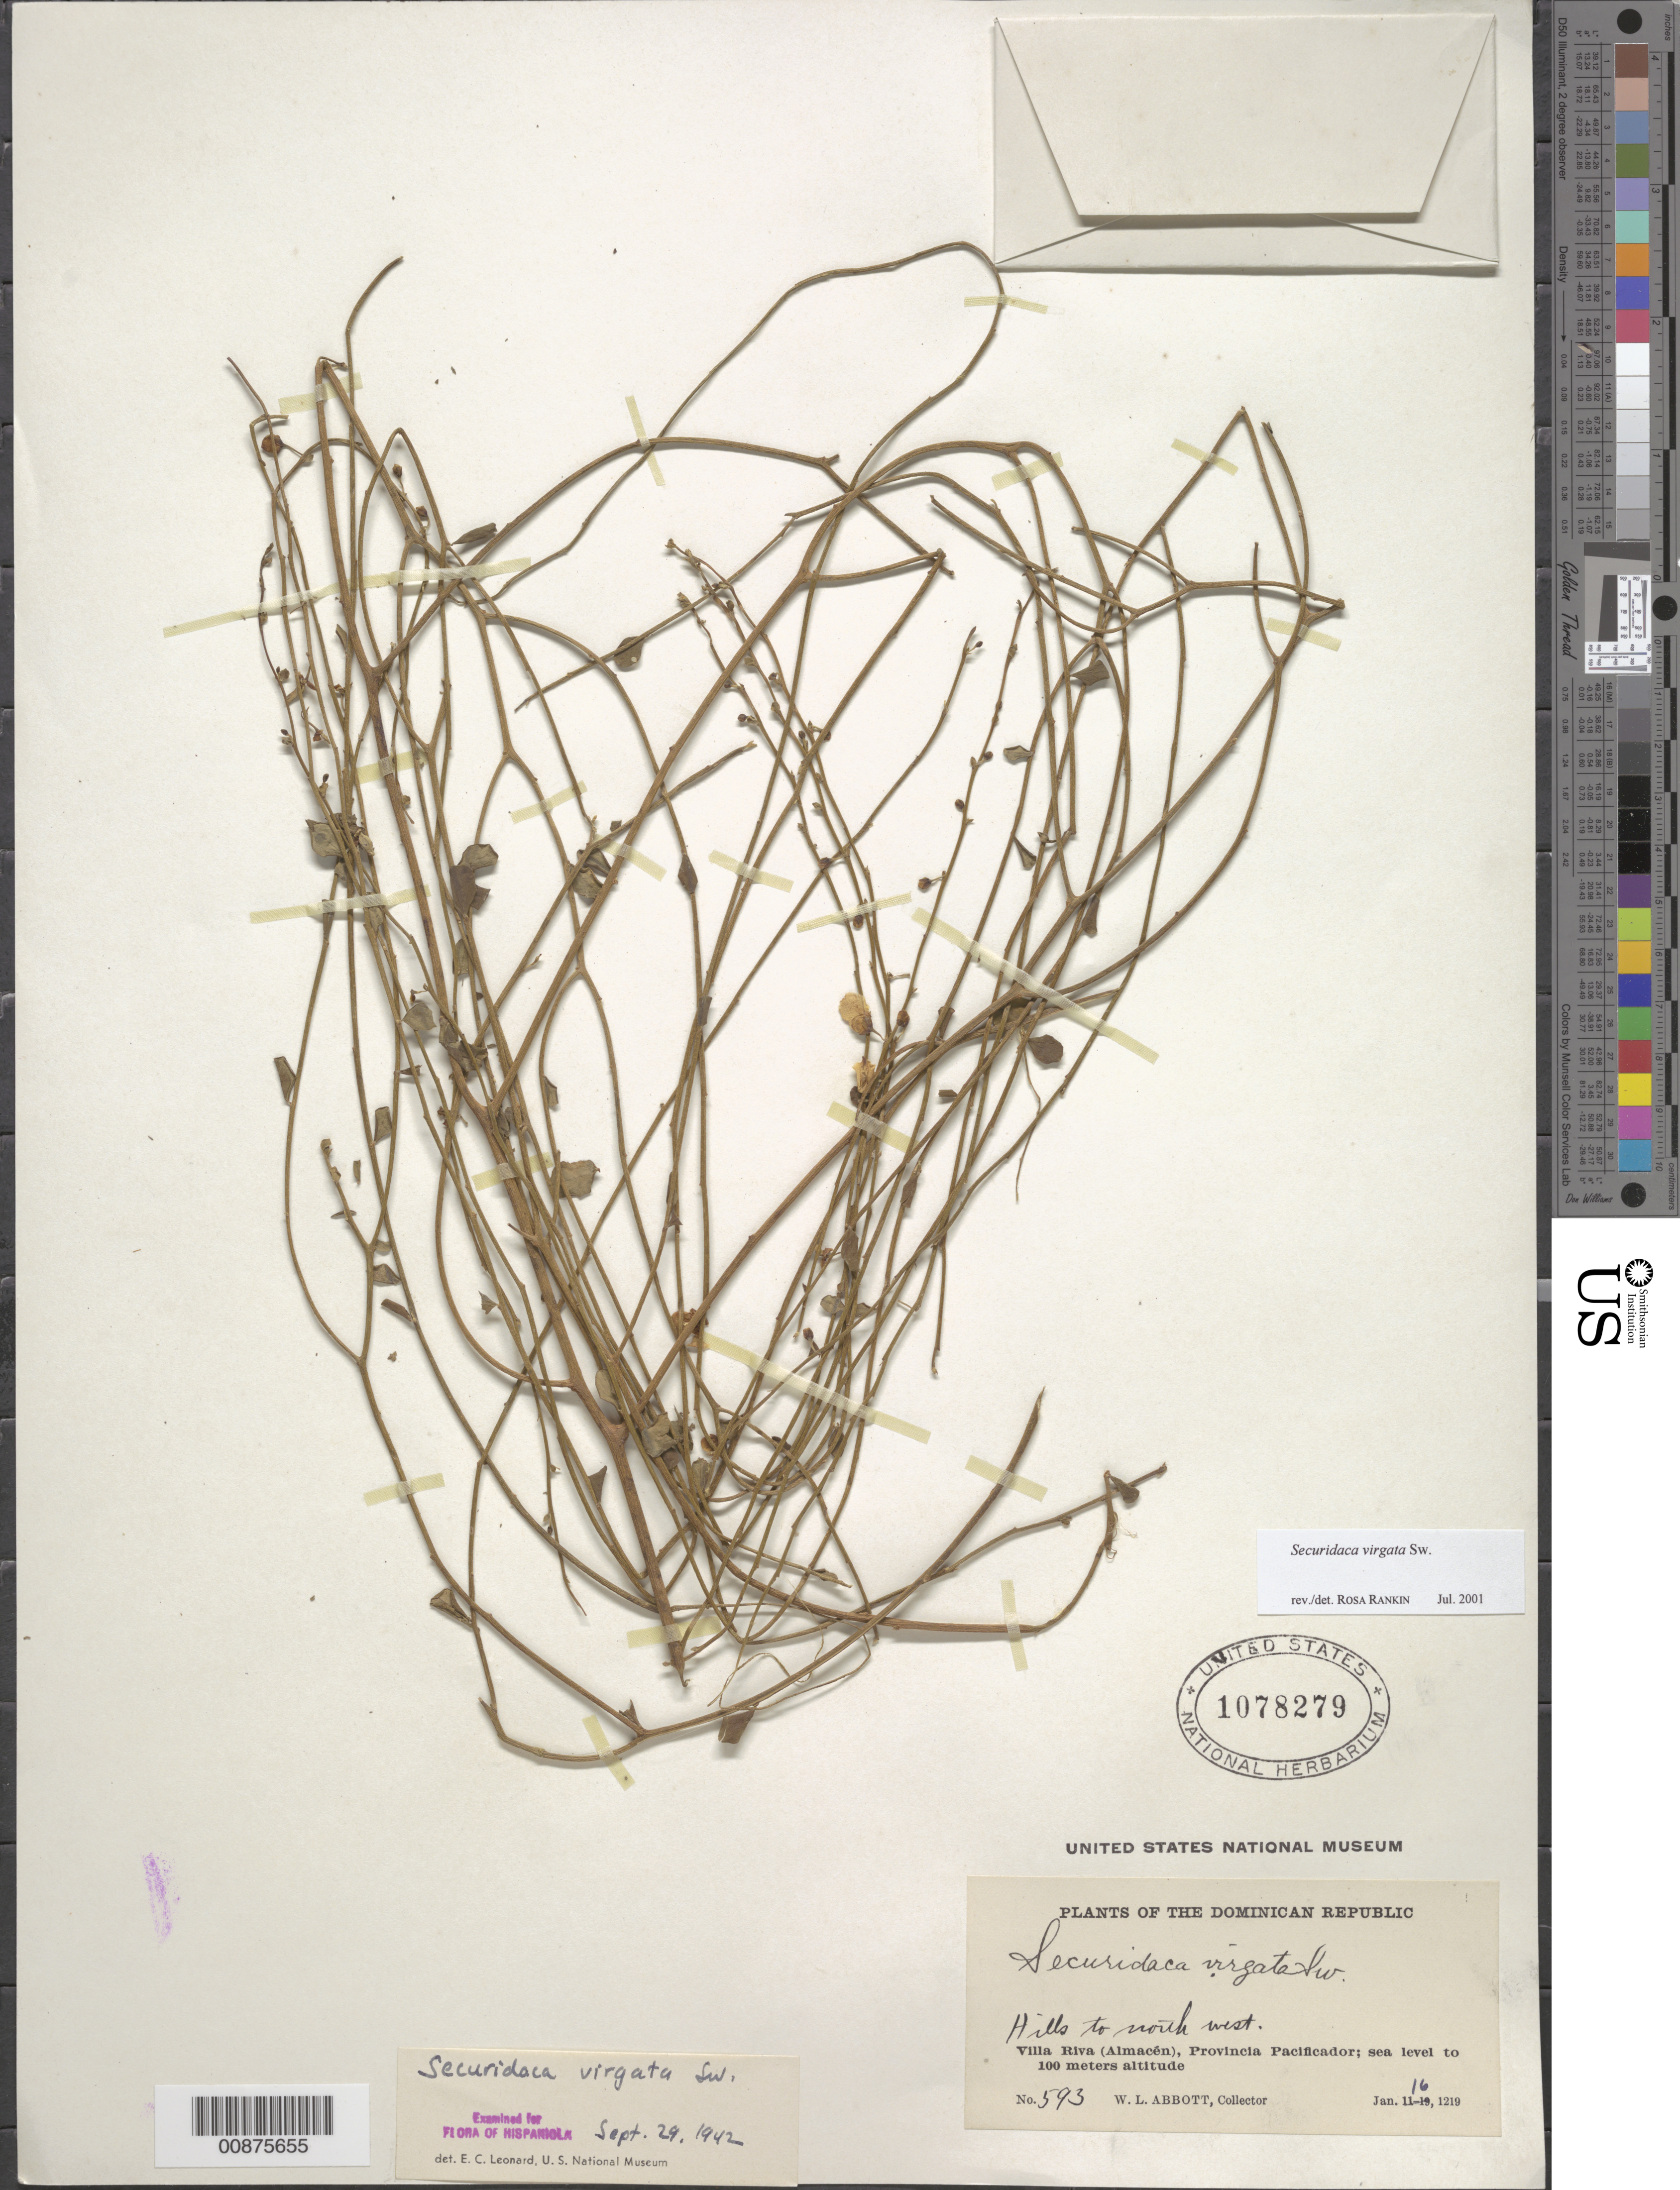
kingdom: Plantae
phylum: Tracheophyta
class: Magnoliopsida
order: Fabales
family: Polygalaceae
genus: Securidaca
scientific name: Securidaca virgata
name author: Sw.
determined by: Rankin Rodriguez, Rosa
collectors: W. L. Abbott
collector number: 593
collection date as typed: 16 Jan 1912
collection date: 1912-01-16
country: Dominican Republic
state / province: Duarte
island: Hispaniola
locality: Villa Riva (Almacén), NW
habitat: Hills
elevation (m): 0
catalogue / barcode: US 1078279